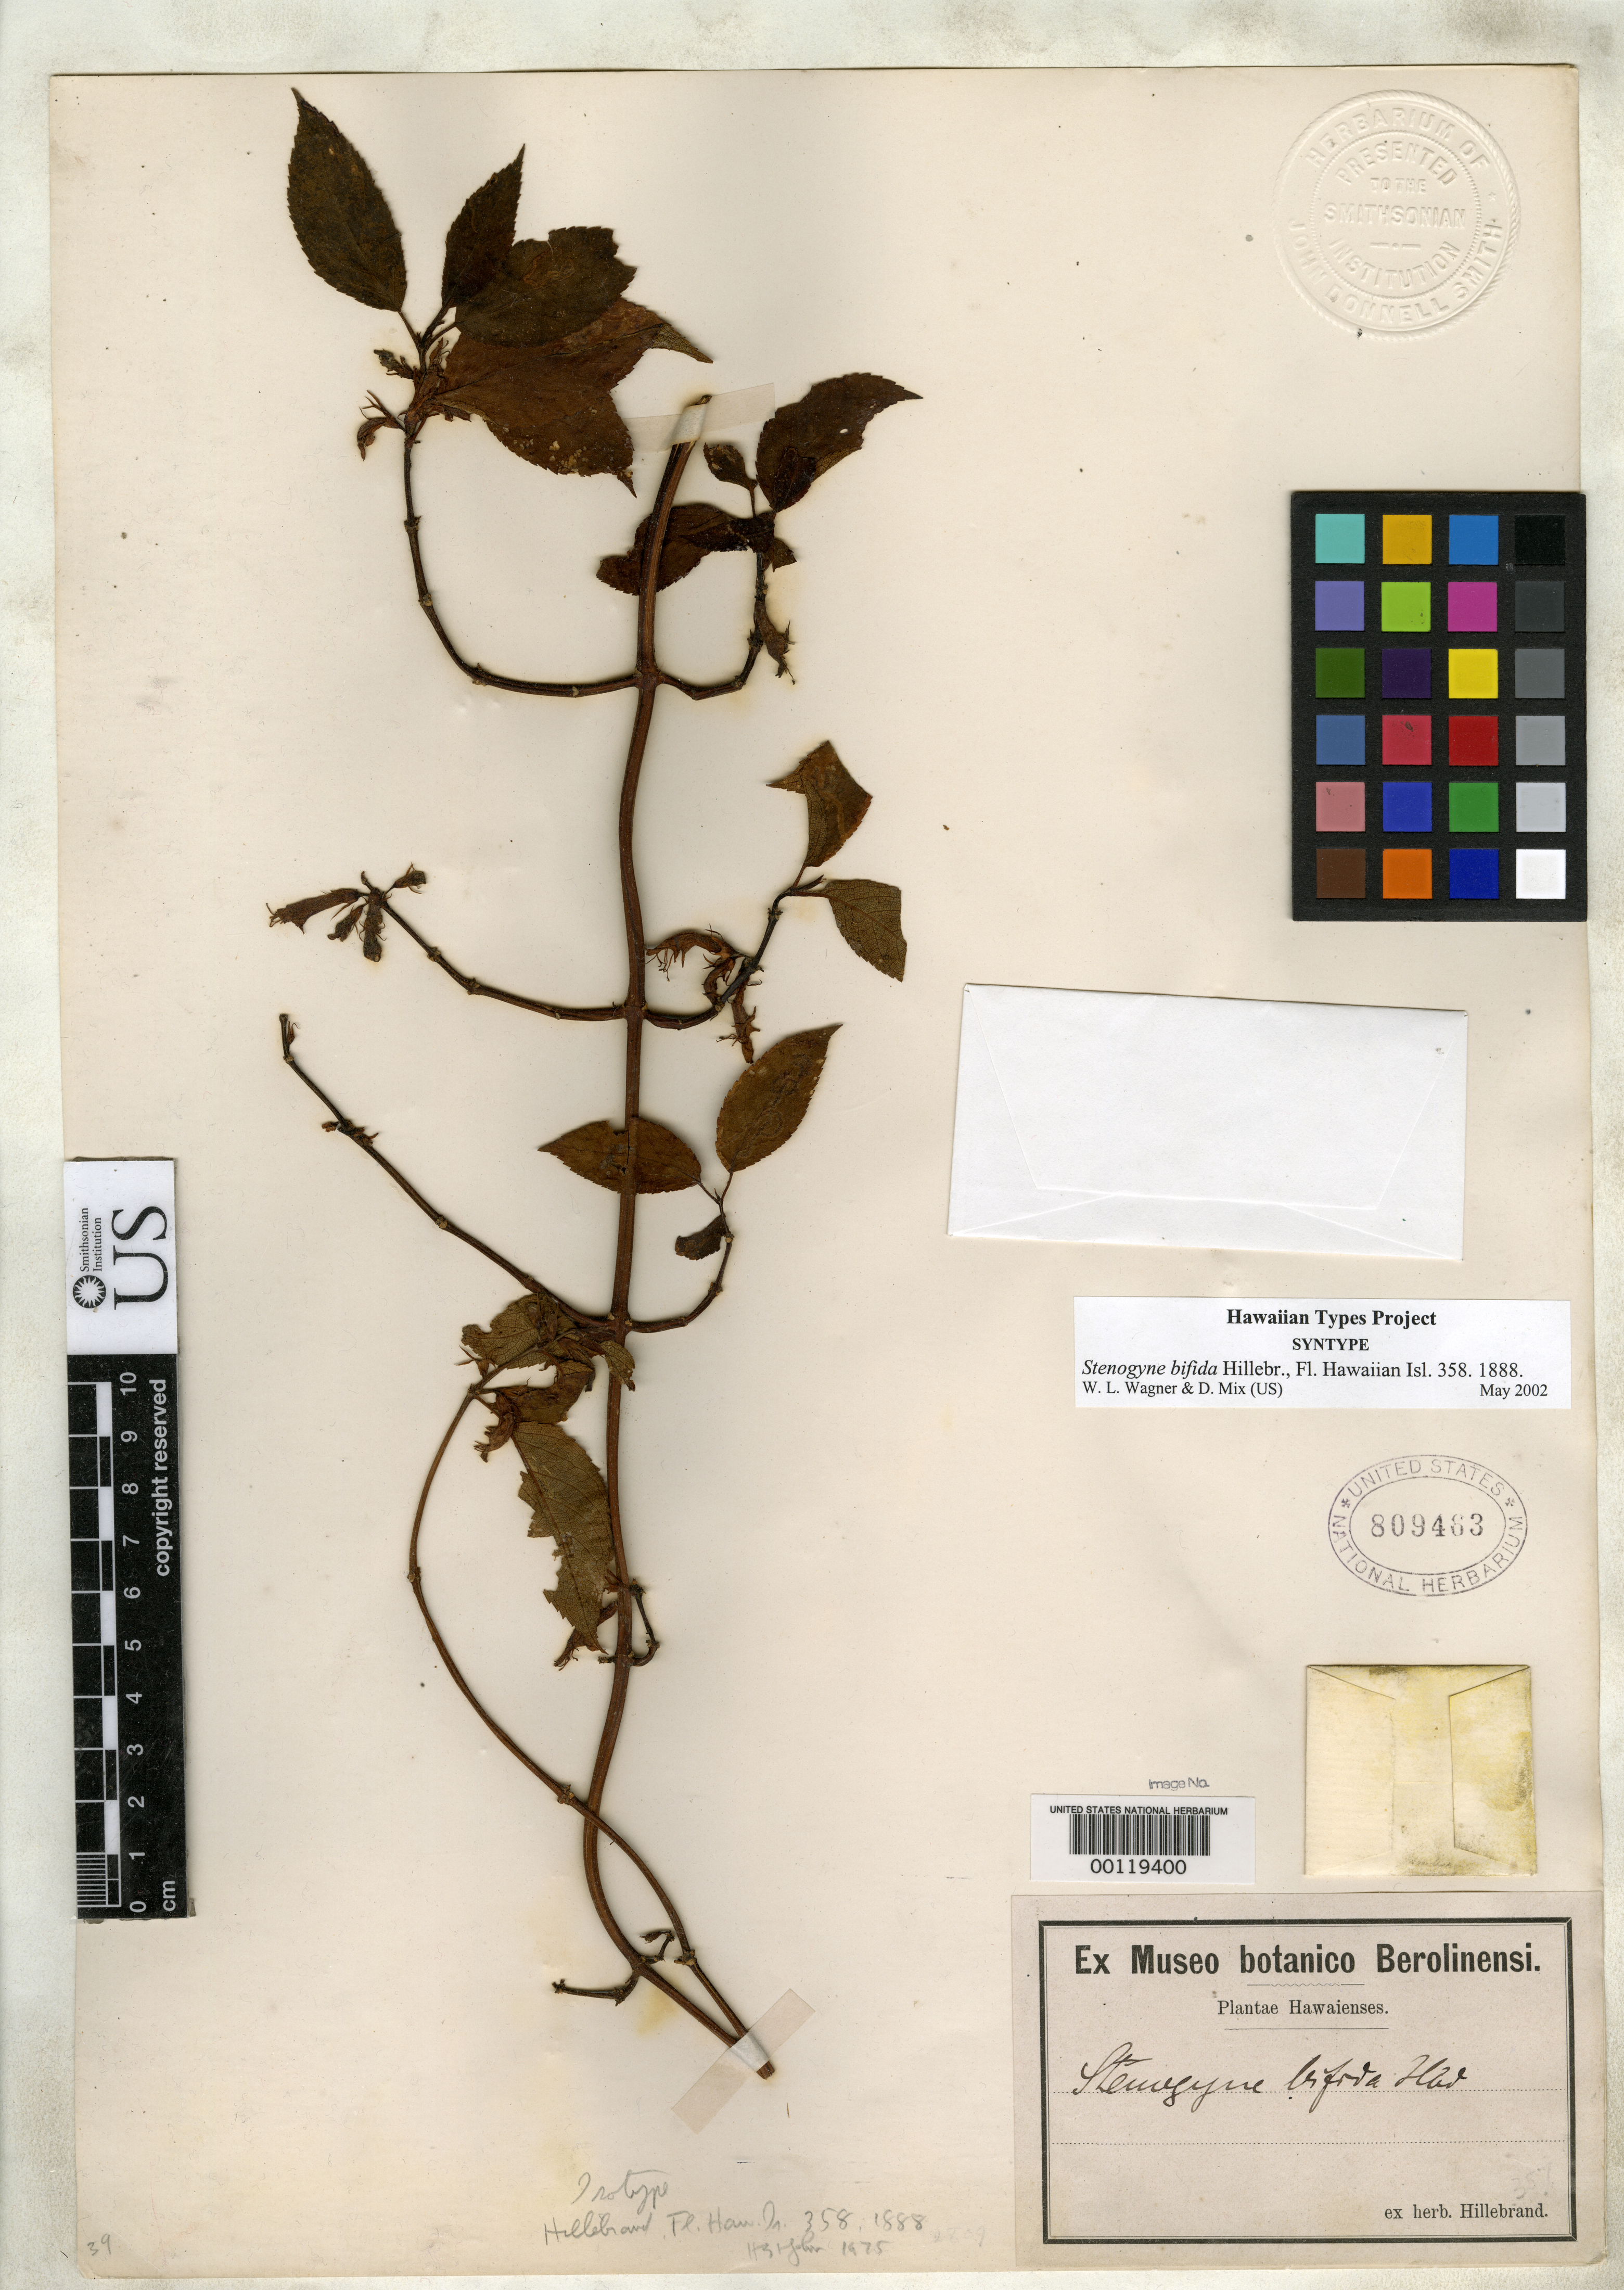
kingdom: Plantae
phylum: Tracheophyta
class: Magnoliopsida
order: Lamiales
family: Lamiaceae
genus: Stenogyne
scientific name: Stenogyne bifida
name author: Hillebr.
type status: Isotype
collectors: W. Hillebrand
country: United States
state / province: Hawaii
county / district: Maui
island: Maui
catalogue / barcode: US 809463